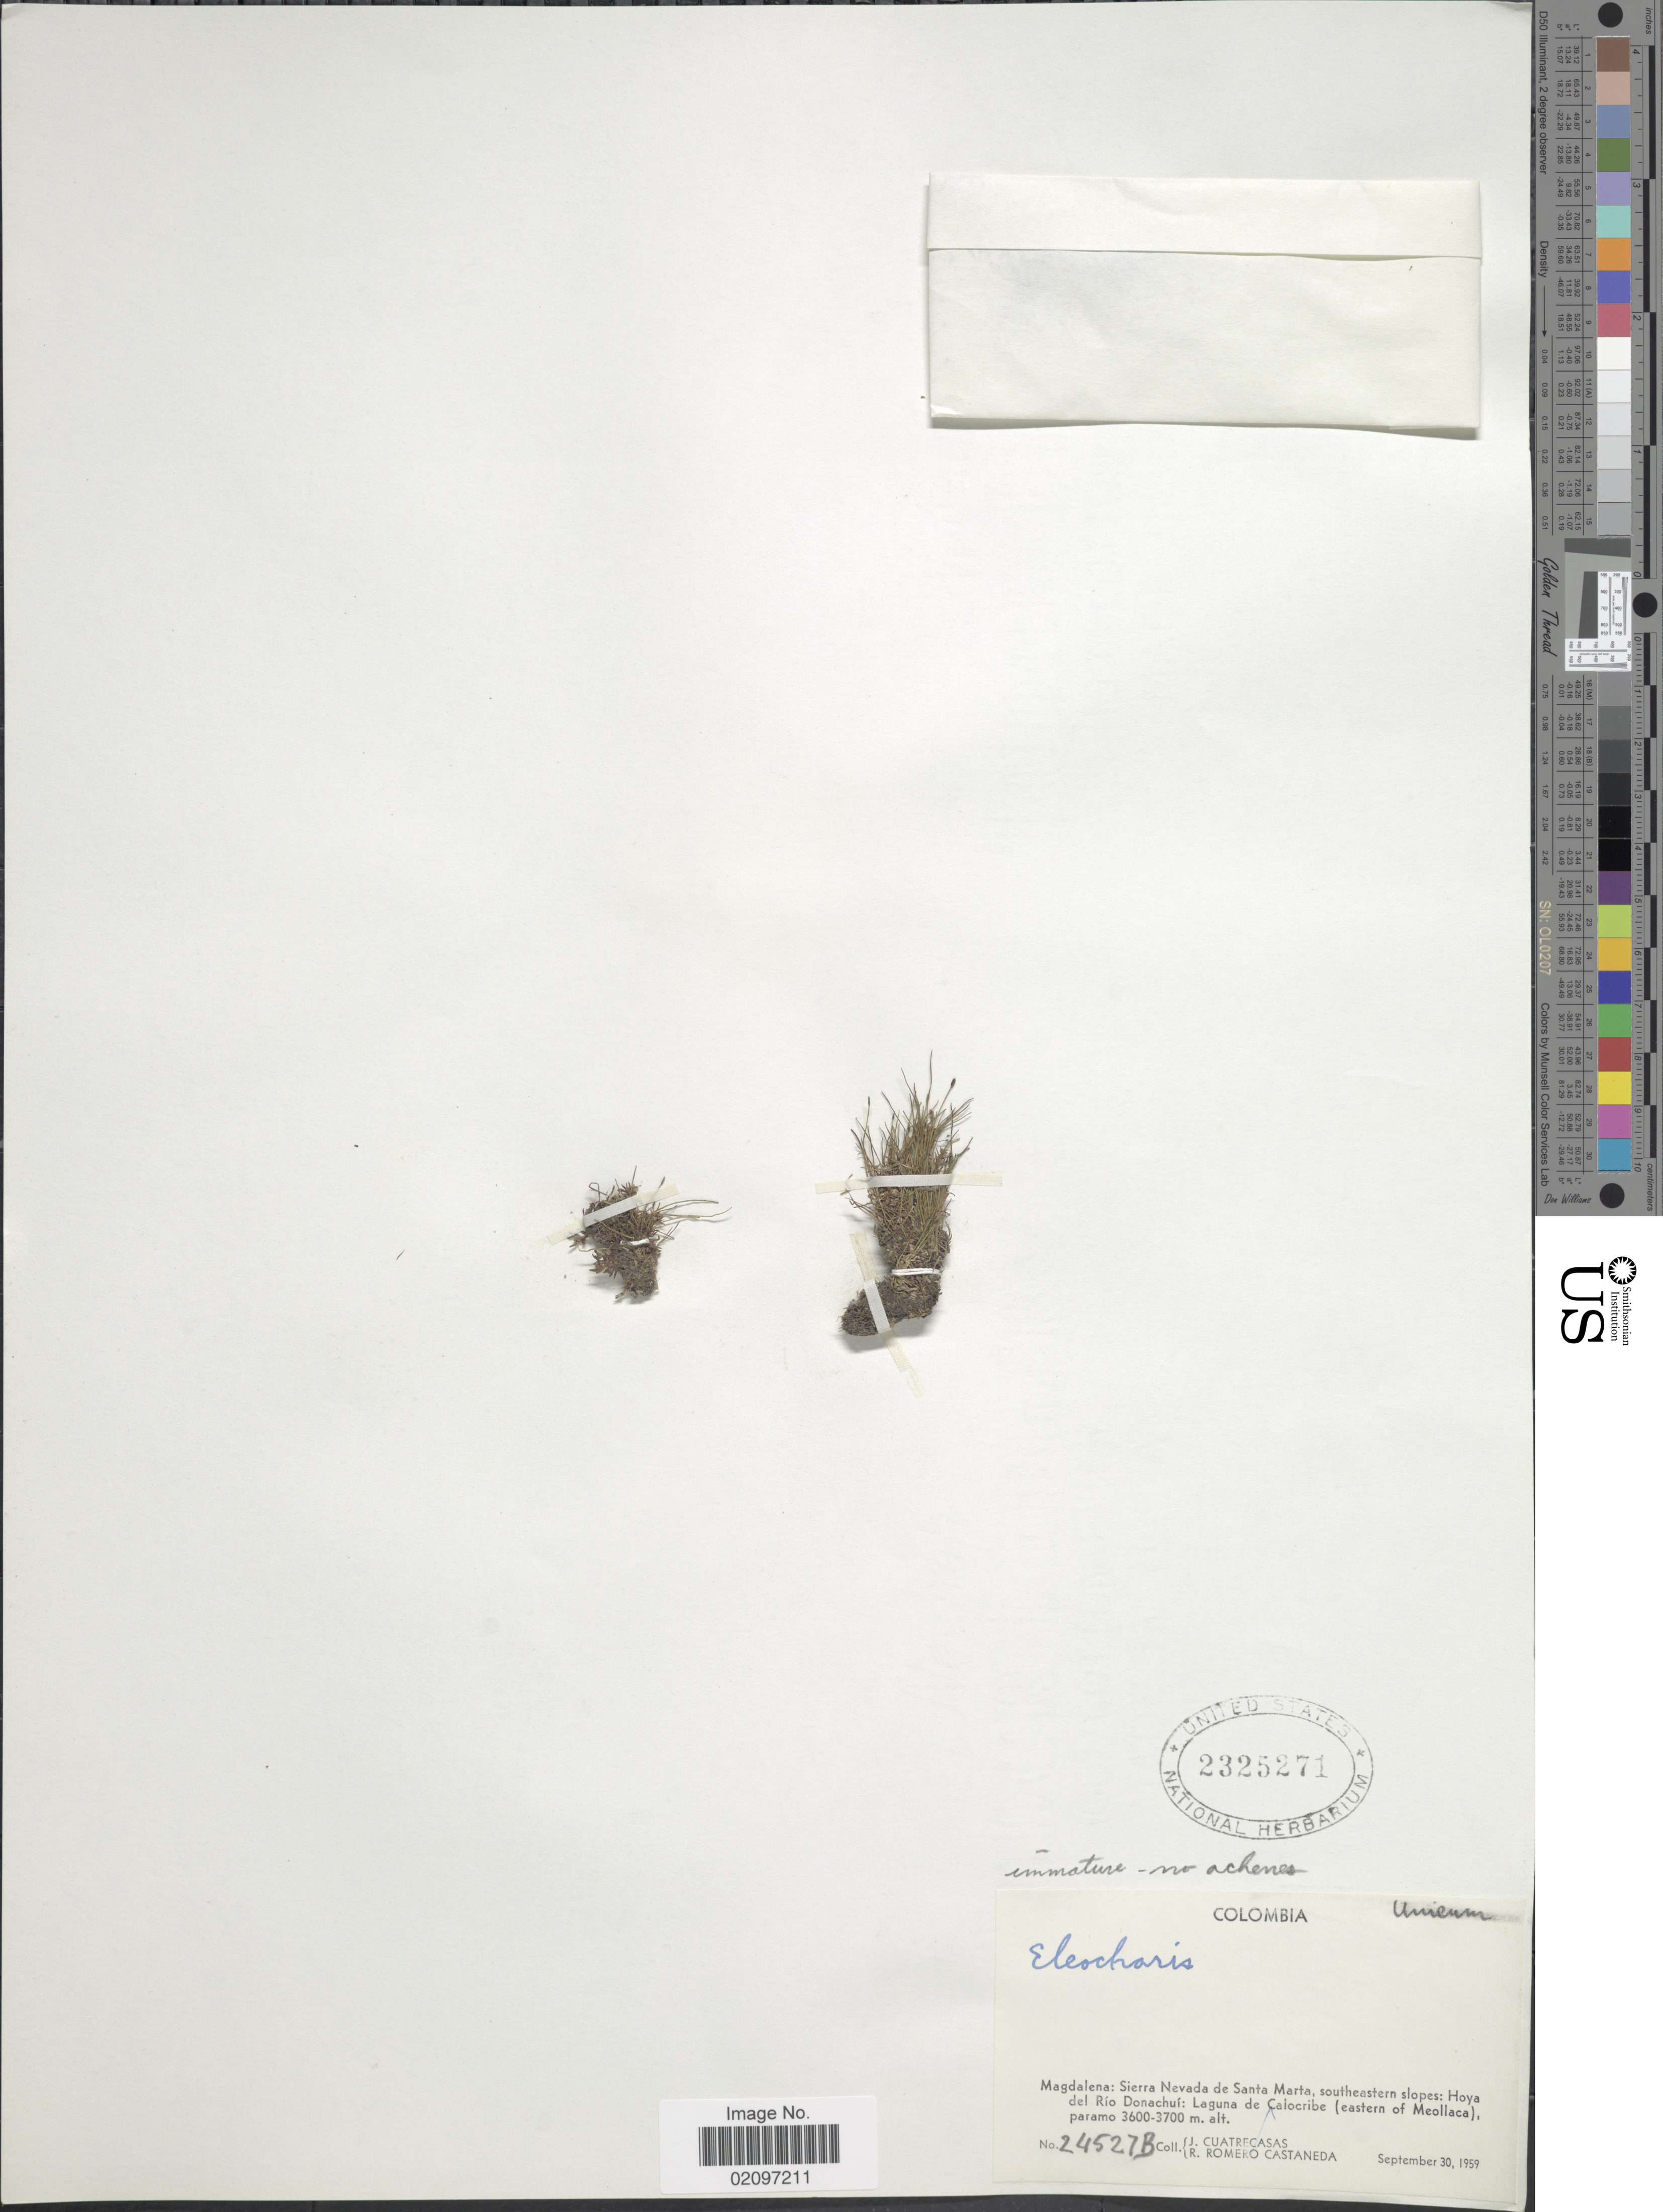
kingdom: Plantae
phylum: Tracheophyta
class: Liliopsida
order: Poales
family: Cyperaceae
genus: Eleocharis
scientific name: Eleocharis sp.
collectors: J. Cuatrecasas & R. Romero Castañeda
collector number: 24527B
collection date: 1959-09-30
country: Colombia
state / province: Magdalena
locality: Magdalena: Sierra Nevada de Santa Marta, southeastern slopes: Hoya del Rio Donachui: Laguna de Calocribe (eastern of Meollaca), paramo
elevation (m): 3600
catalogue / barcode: US 2325271